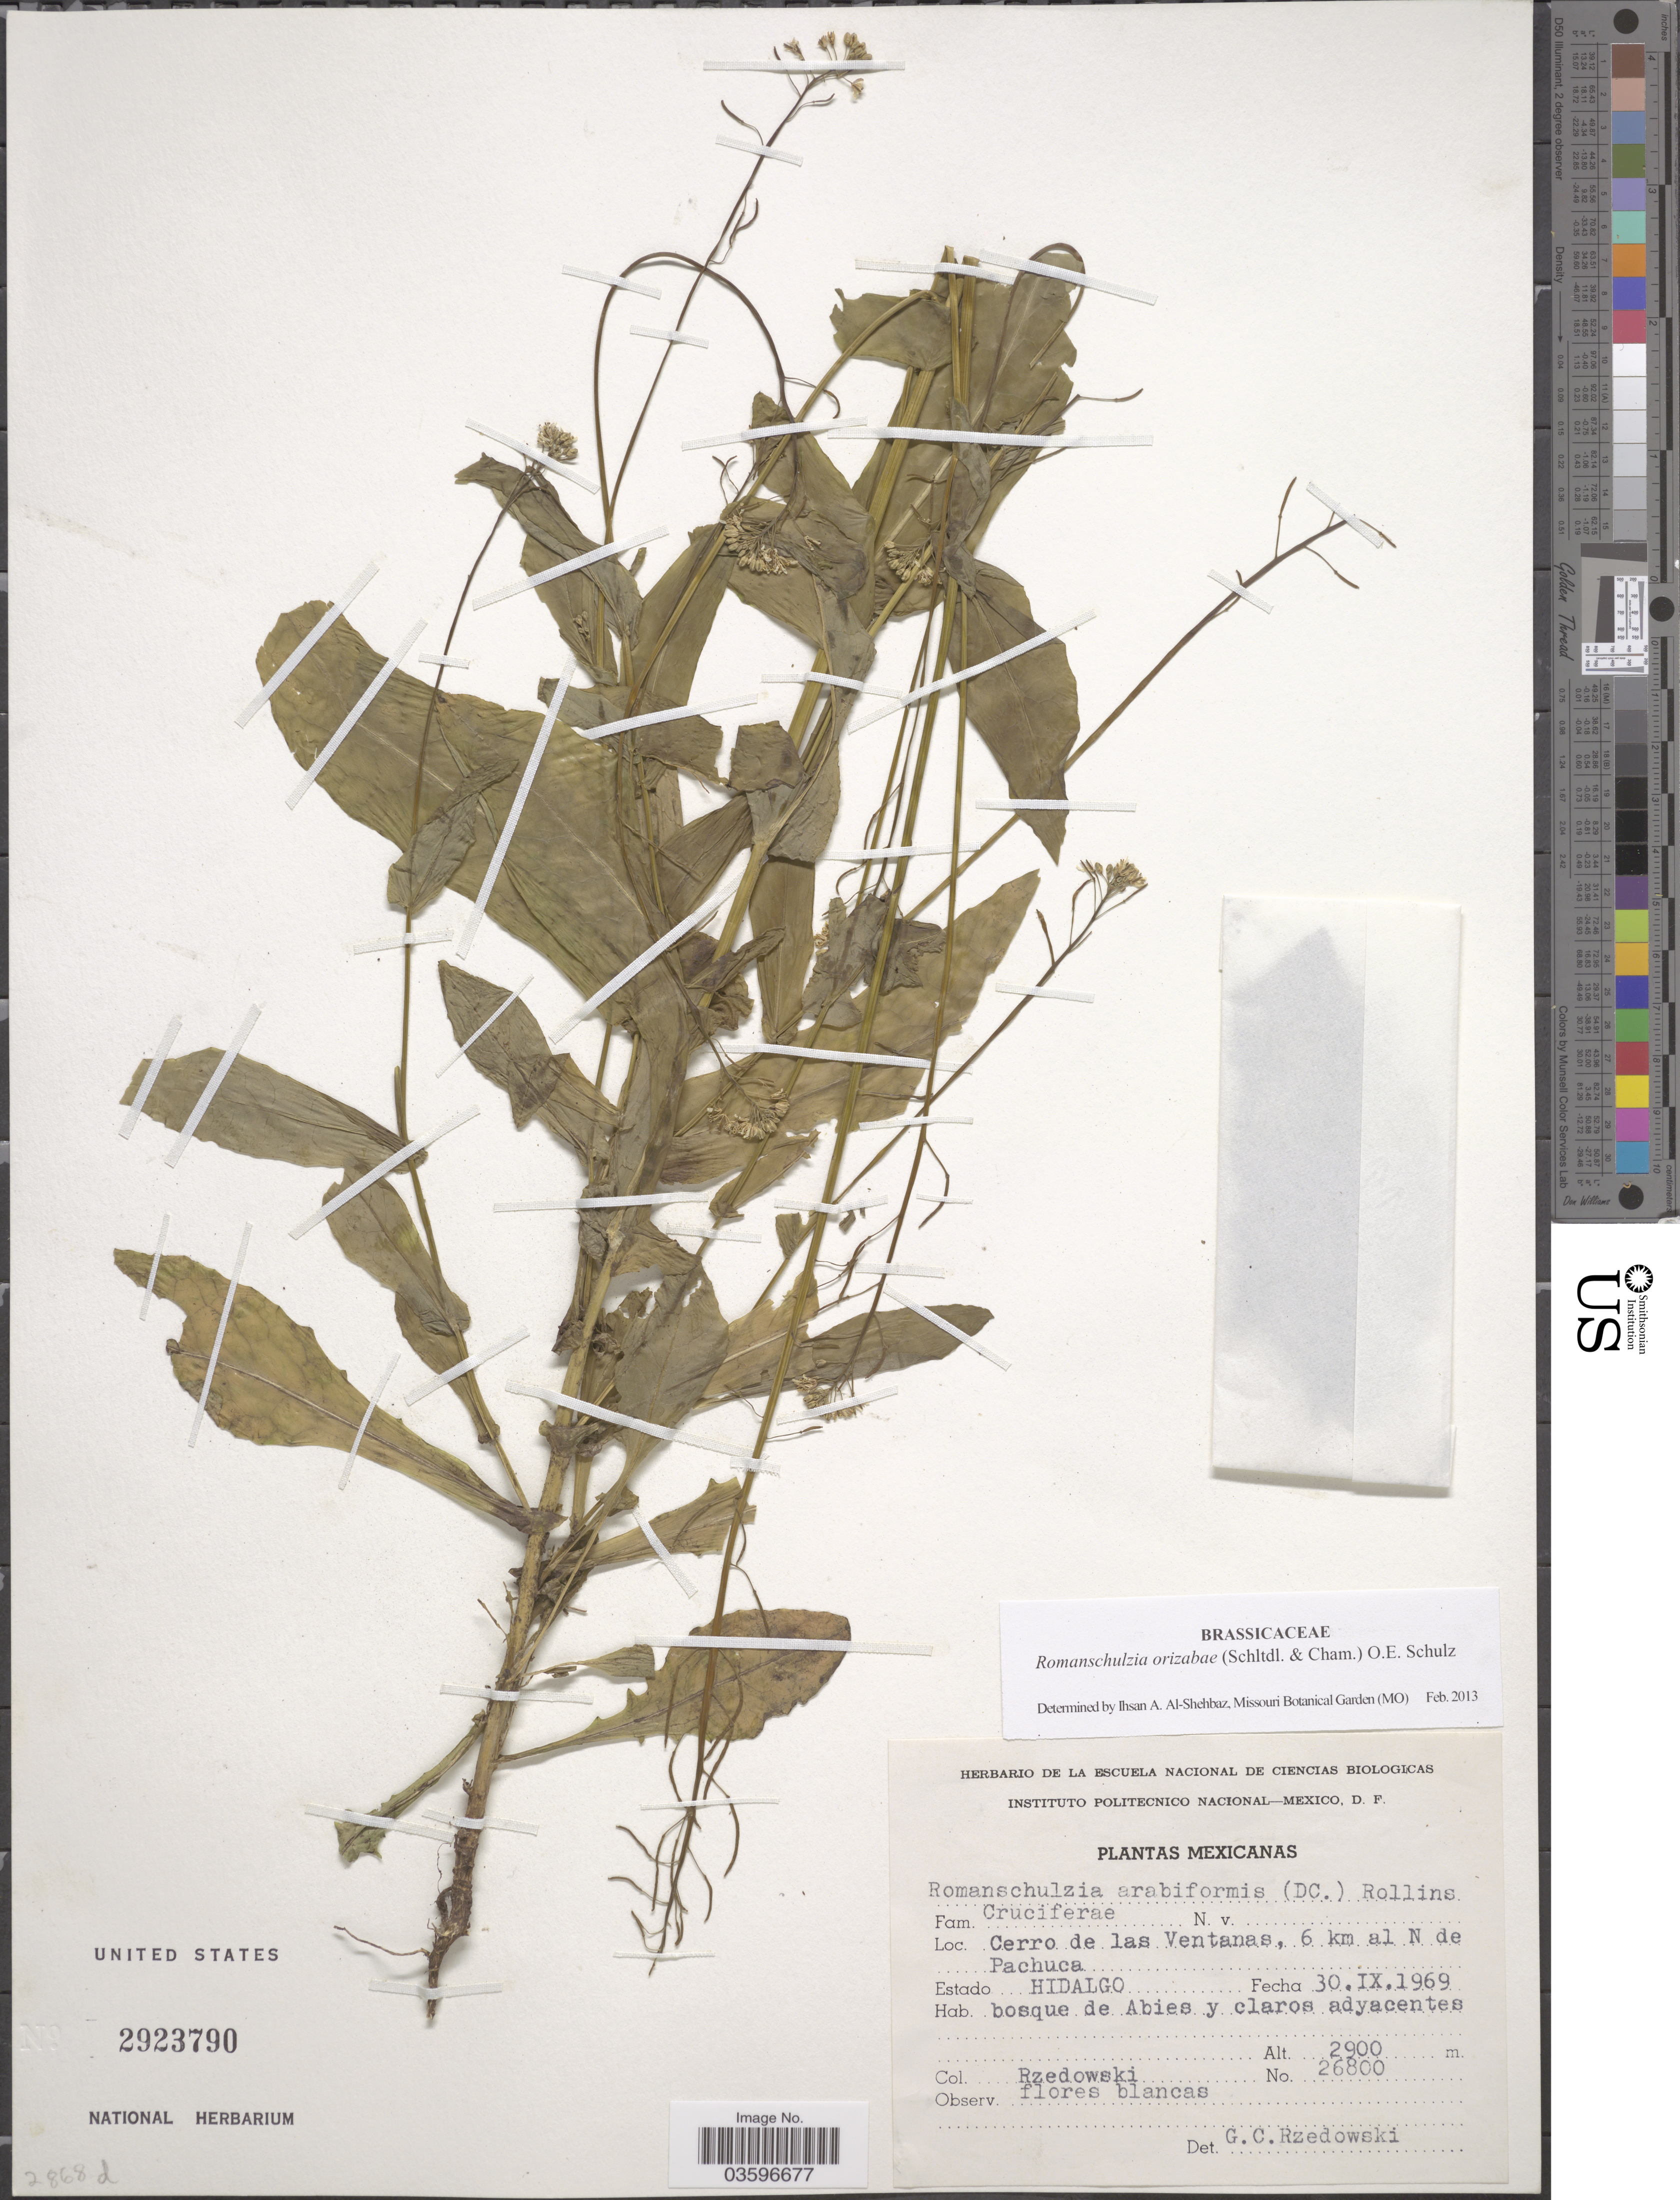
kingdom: Plantae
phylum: Tracheophyta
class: Magnoliopsida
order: Brassicales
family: Brassicaceae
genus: Romanschulzia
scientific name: Romanschulzia orizabae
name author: (Schltdl. & Cham.) O.E. Schulz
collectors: Rzedowski, --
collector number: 26800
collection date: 1969-09-30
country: Mexico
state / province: Hidalgo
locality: Cerro de las Ventanas, 6 km al N de Pachuca.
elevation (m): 2900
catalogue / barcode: US 2923790